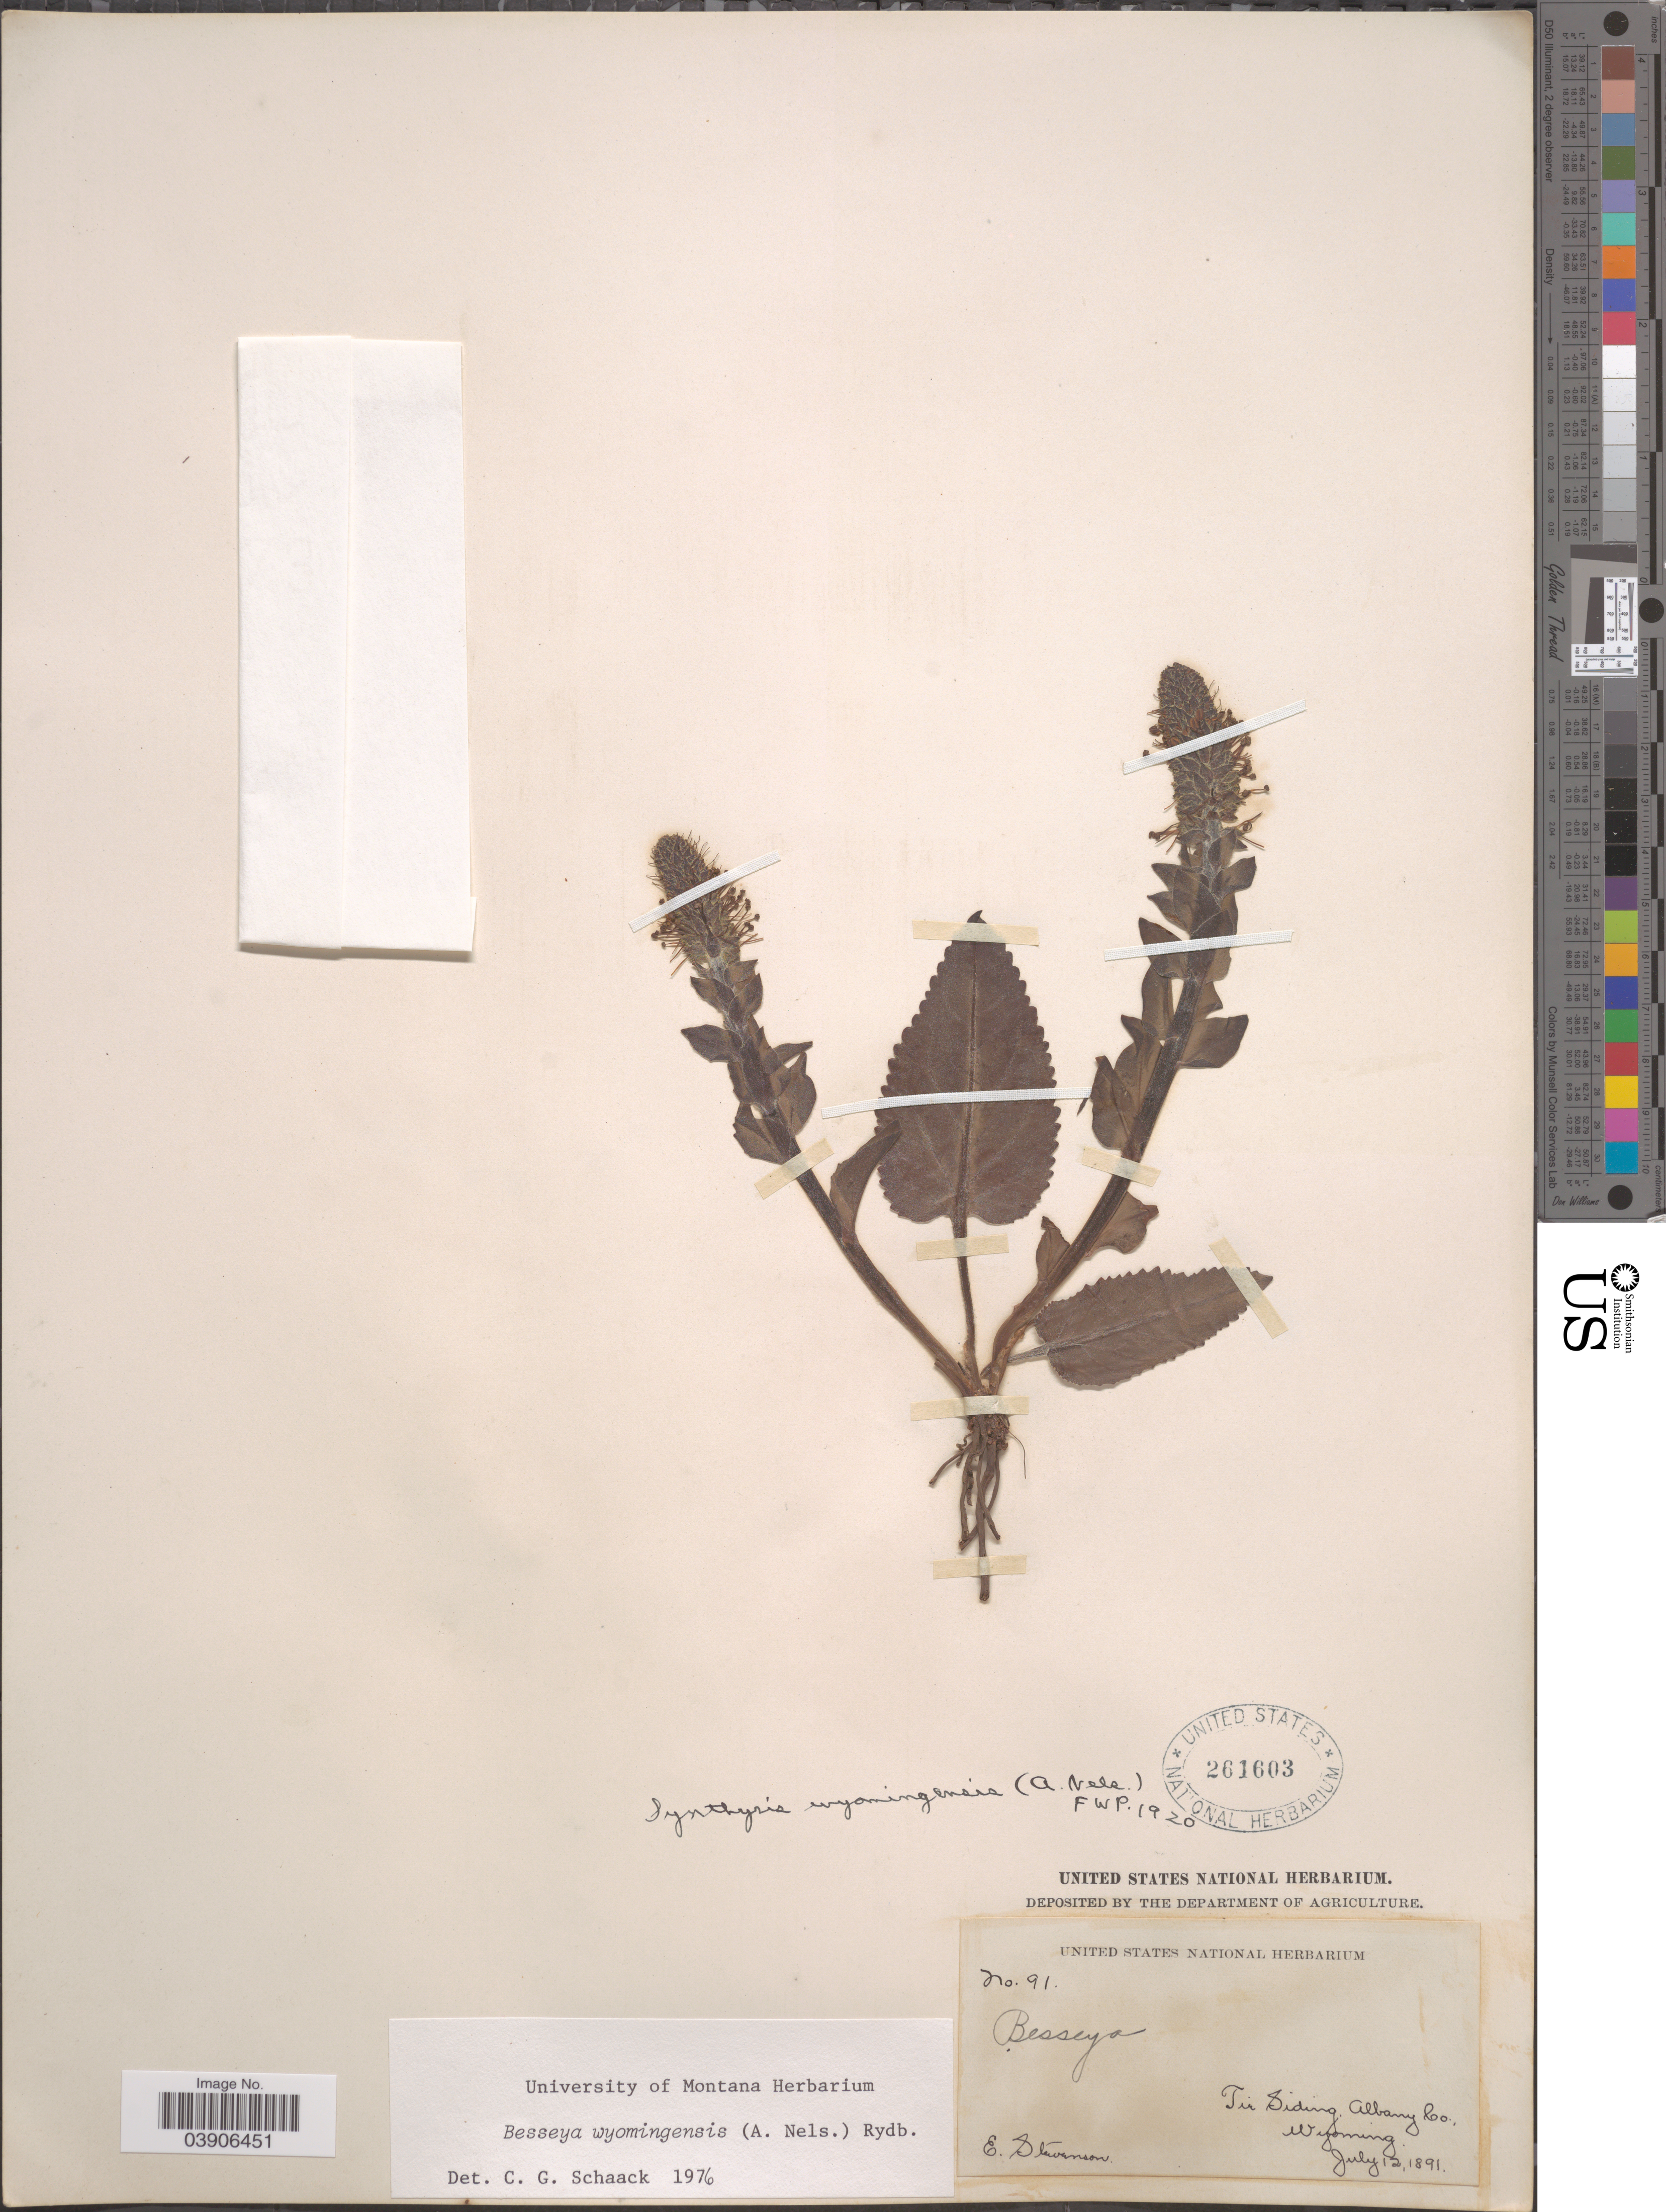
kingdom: Plantae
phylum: Tracheophyta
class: Magnoliopsida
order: Lamiales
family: Plantaginaceae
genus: Synthyris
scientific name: Synthyris wyomingensis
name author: A. Heller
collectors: E. Stevenson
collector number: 91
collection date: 1891-07-12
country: United States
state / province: Wyoming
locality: Tie Siding, Albany Co.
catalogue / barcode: US 261603